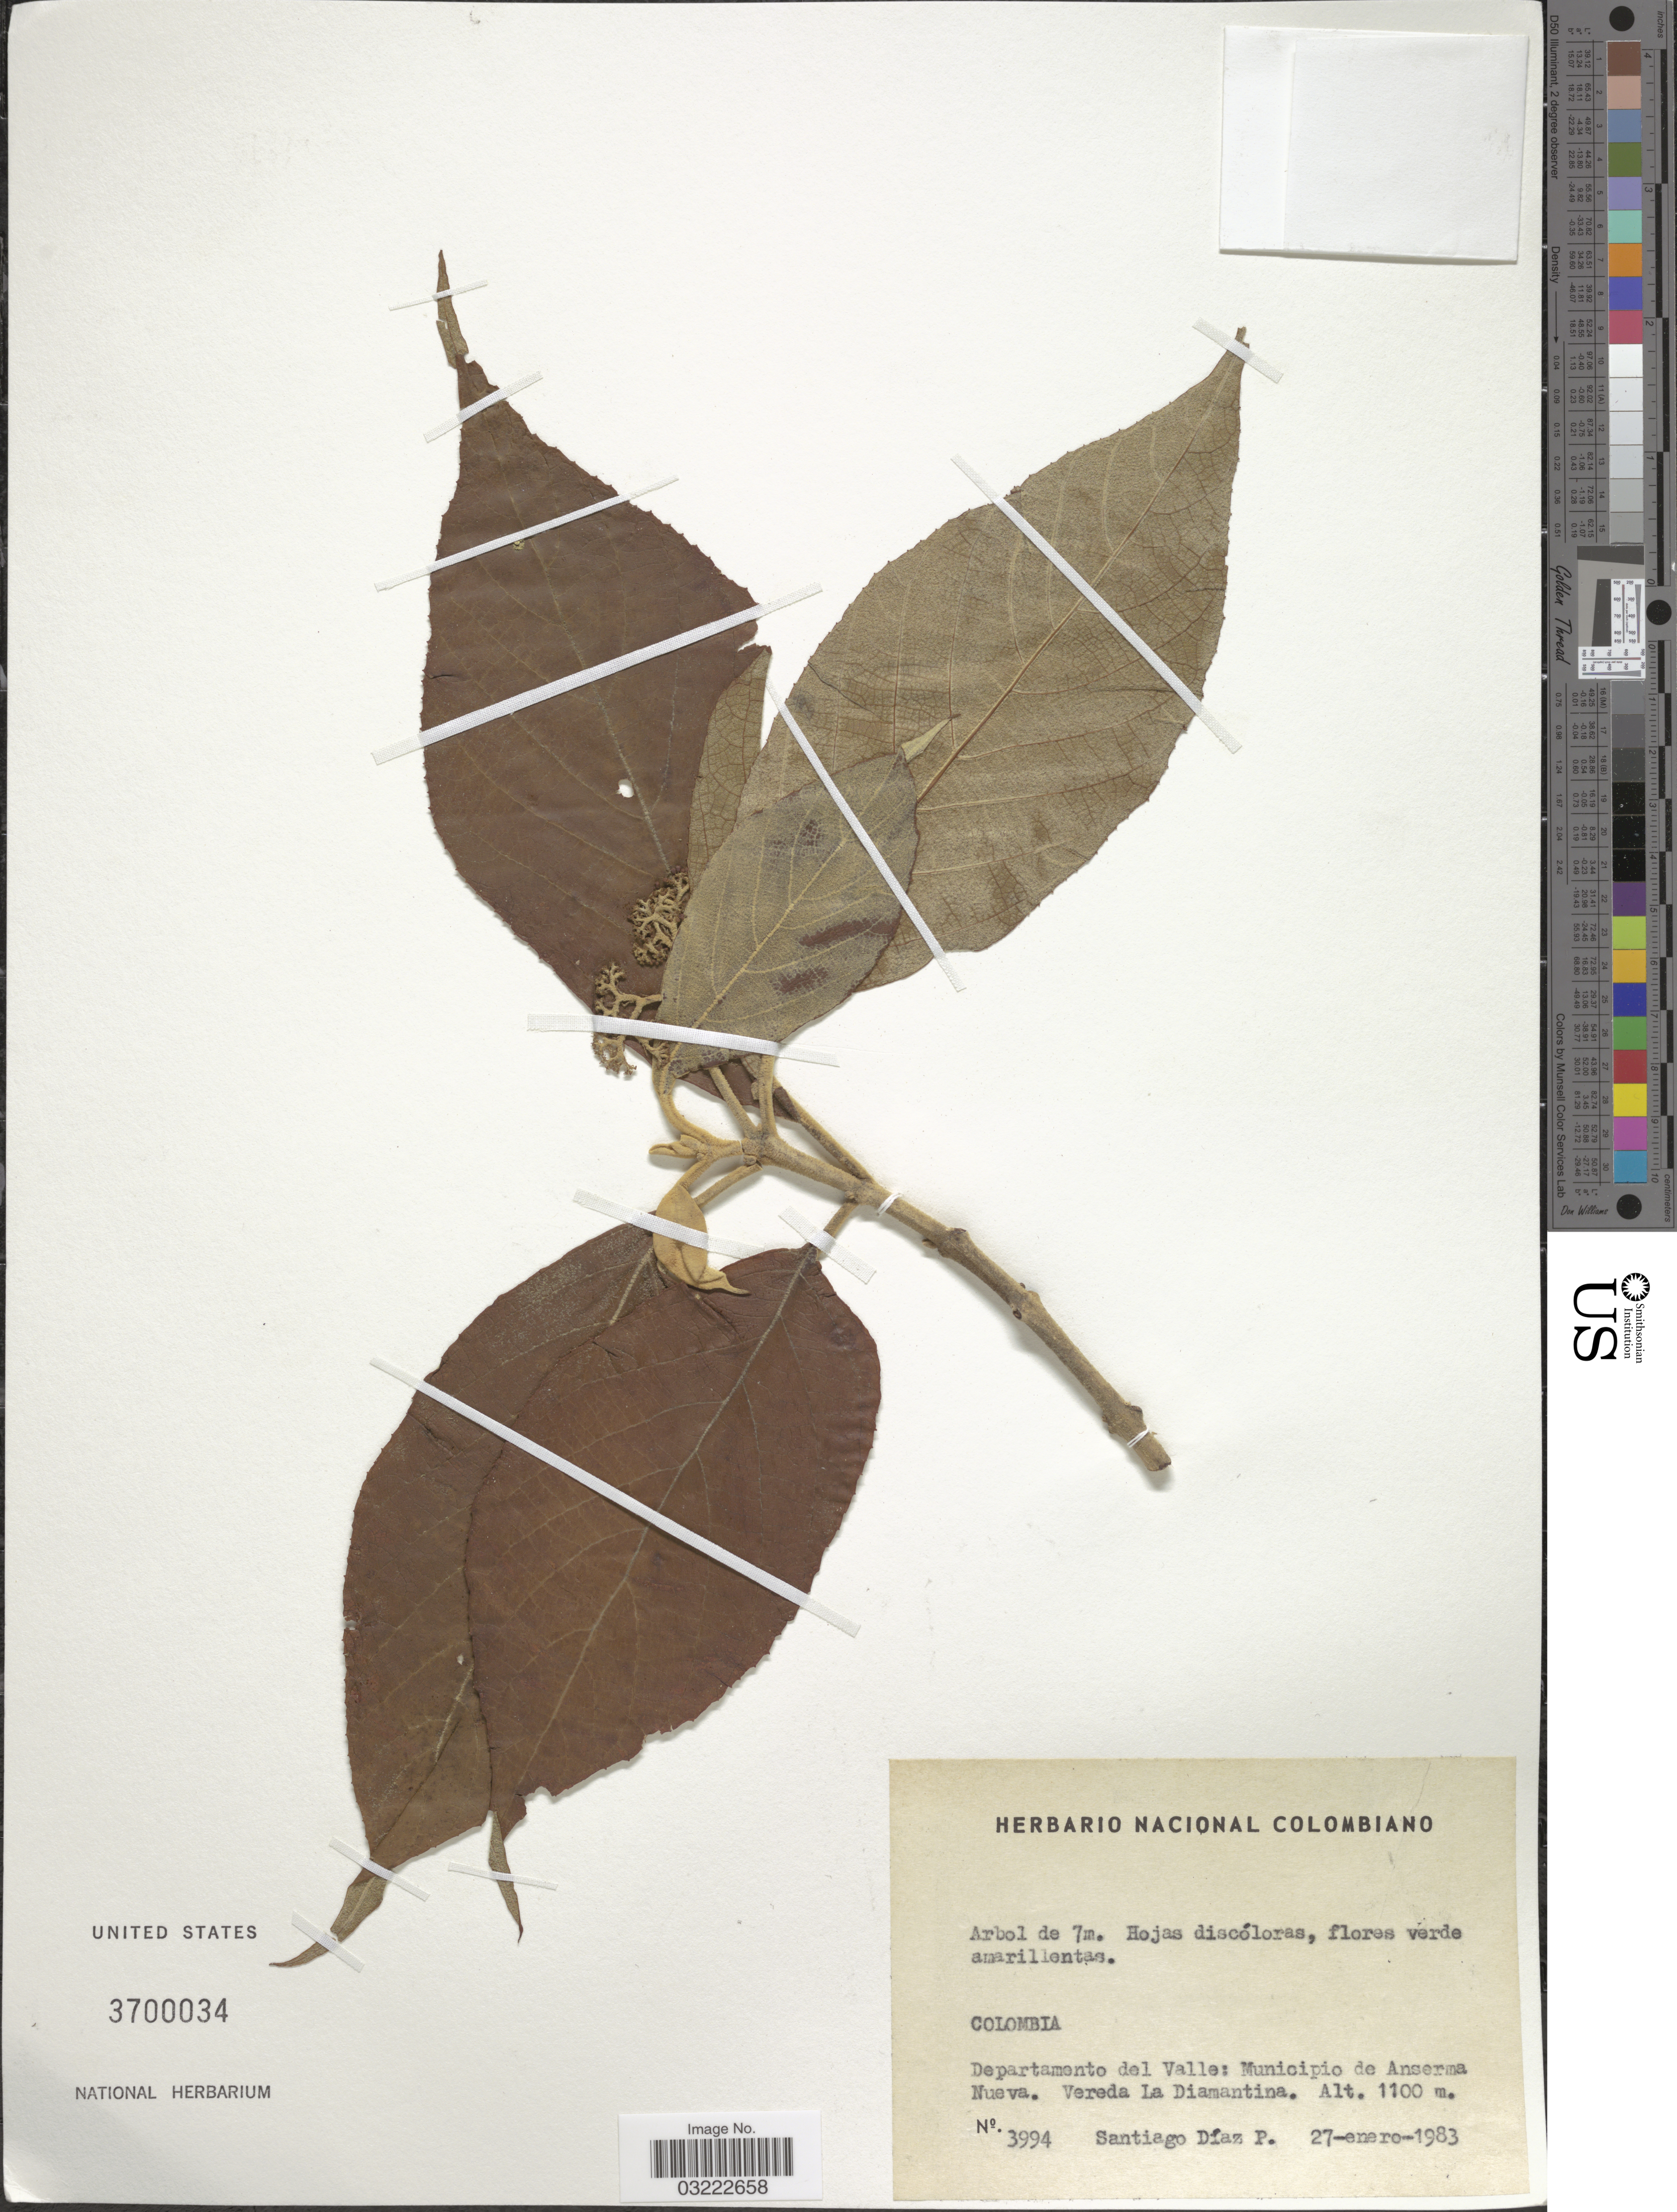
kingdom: Plantae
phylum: Tracheophyta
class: Magnoliopsida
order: Rosales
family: Urticaceae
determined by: Ávila, F. A.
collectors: S. Diaz Piedrahita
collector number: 3994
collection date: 1983-01-27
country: Colombia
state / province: Valle del Cauca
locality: Departamento del Valle: Municipio de Anserma Nueva. Vereda La Diamantina.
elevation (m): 1100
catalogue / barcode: US 3700034